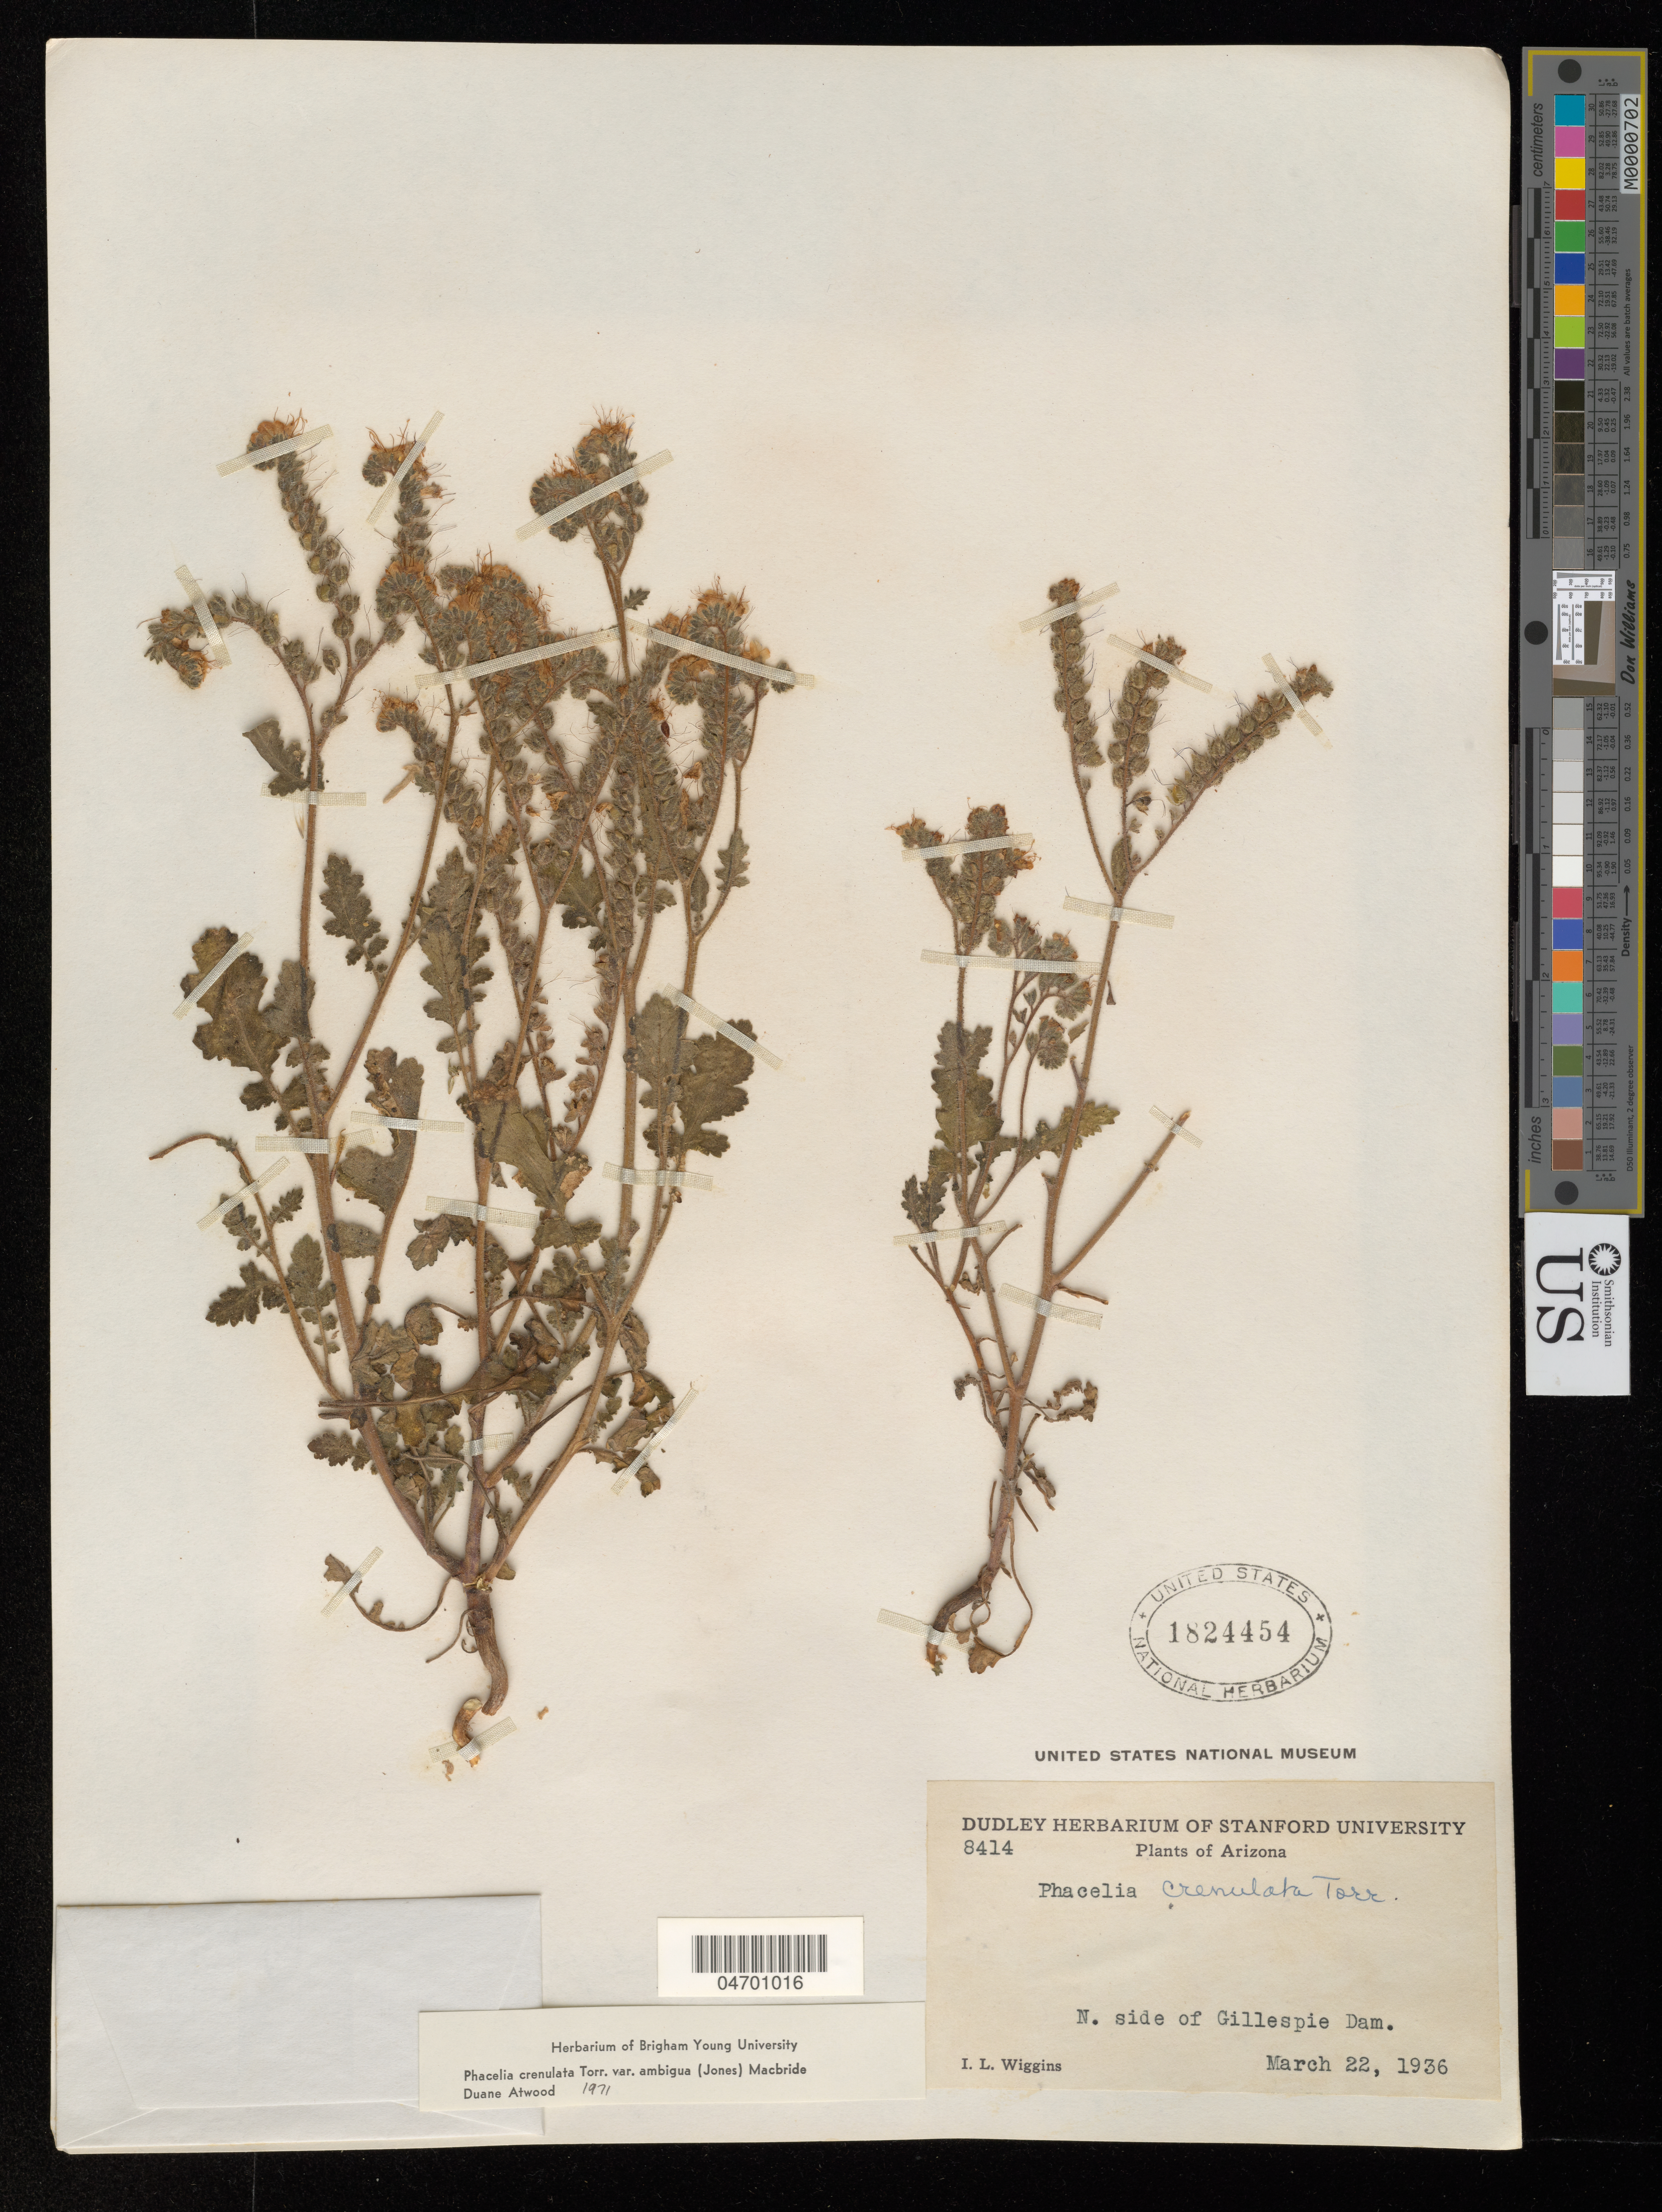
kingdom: Plantae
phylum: Tracheophyta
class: Magnoliopsida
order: Boraginales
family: Hydrophyllaceae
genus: Phacelia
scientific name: Phacelia crenulata var. ambigua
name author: (M.E. Jones) J.F. Macbr.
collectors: I. L. Wiggins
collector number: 8414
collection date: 1936-03-22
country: United States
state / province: Arizona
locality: N. side of Gillespie Dam.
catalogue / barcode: US 1824454